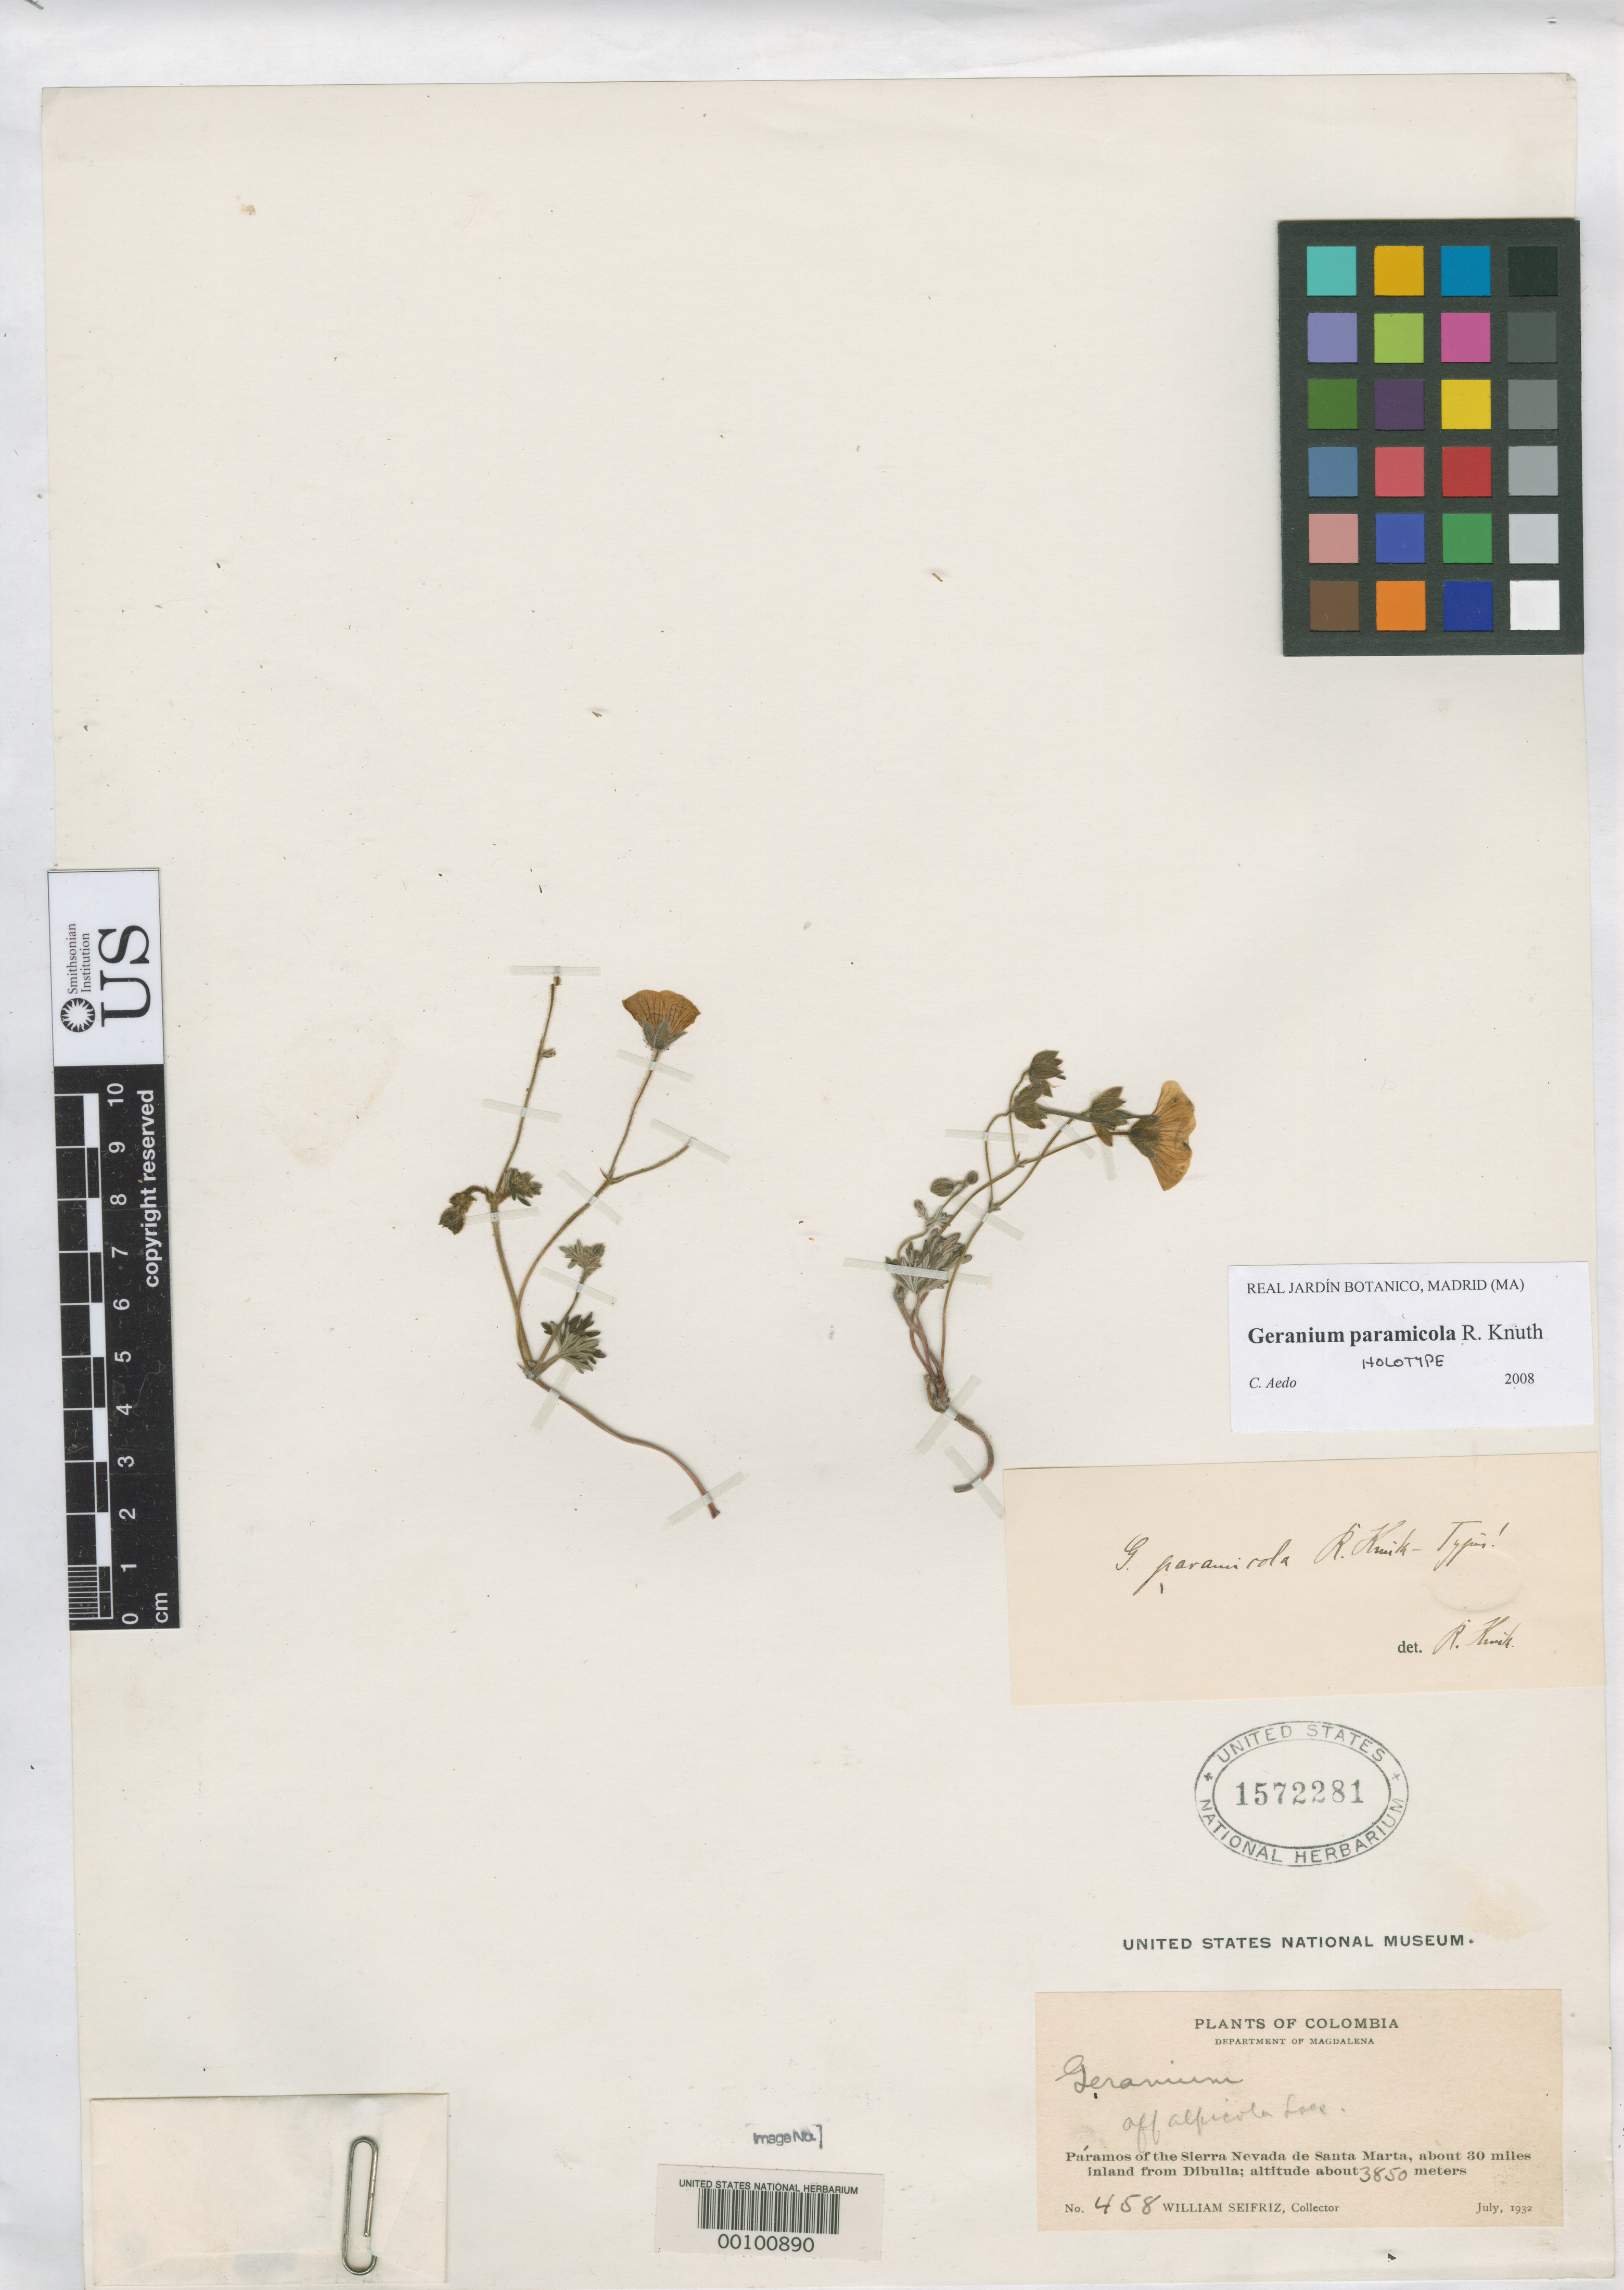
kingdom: Plantae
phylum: Tracheophyta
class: Magnoliopsida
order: Geraniales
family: Geraniaceae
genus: Geranium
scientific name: Geranium paramicola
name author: R. Knuth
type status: Holotype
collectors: W. Seifriz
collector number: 458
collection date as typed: Jul 1930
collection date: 1930-07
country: Colombia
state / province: Magdalena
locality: Paramos of Sierra Nevada de Santamarta, 30 mi inland from Dibulla.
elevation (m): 3850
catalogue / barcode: US 1572281